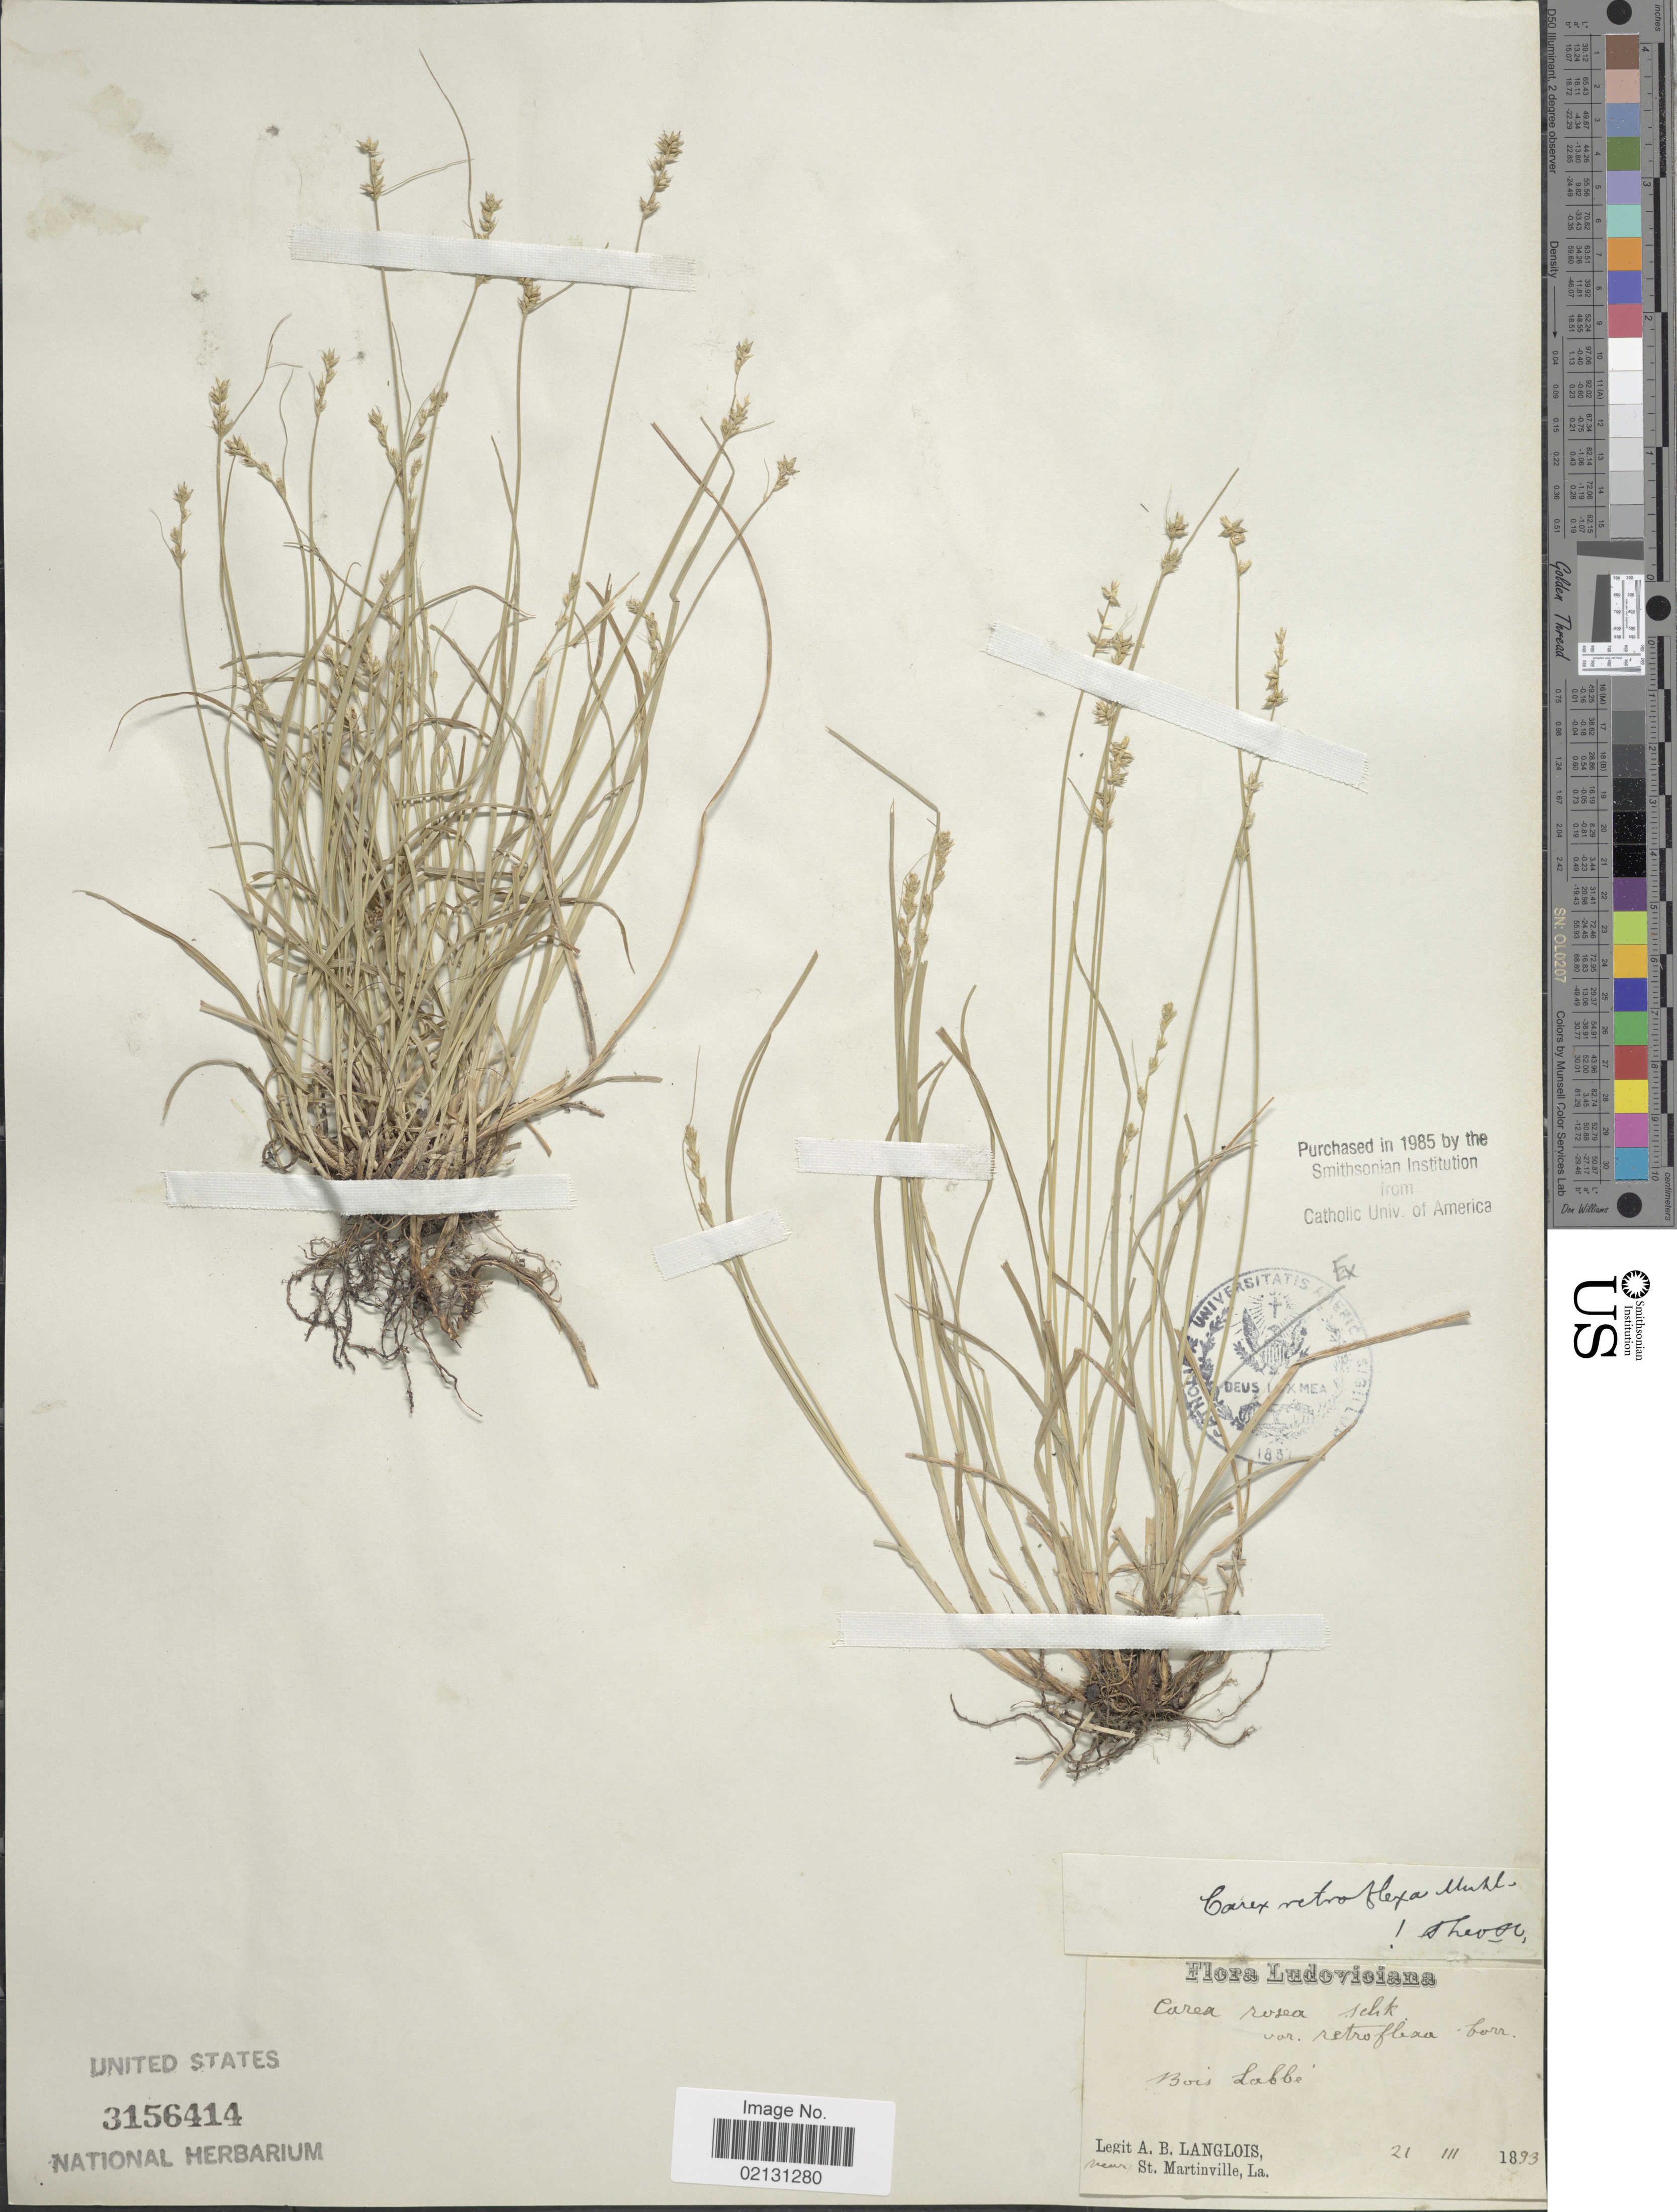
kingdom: Plantae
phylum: Tracheophyta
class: Liliopsida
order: Poales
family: Cyperaceae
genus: Carex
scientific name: Carex retroflexa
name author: Muhl. ex Willd.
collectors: A. Langlois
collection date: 1893-03-21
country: United States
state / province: Louisiana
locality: Bois Labbe, Near St. Martinville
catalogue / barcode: US 3156414